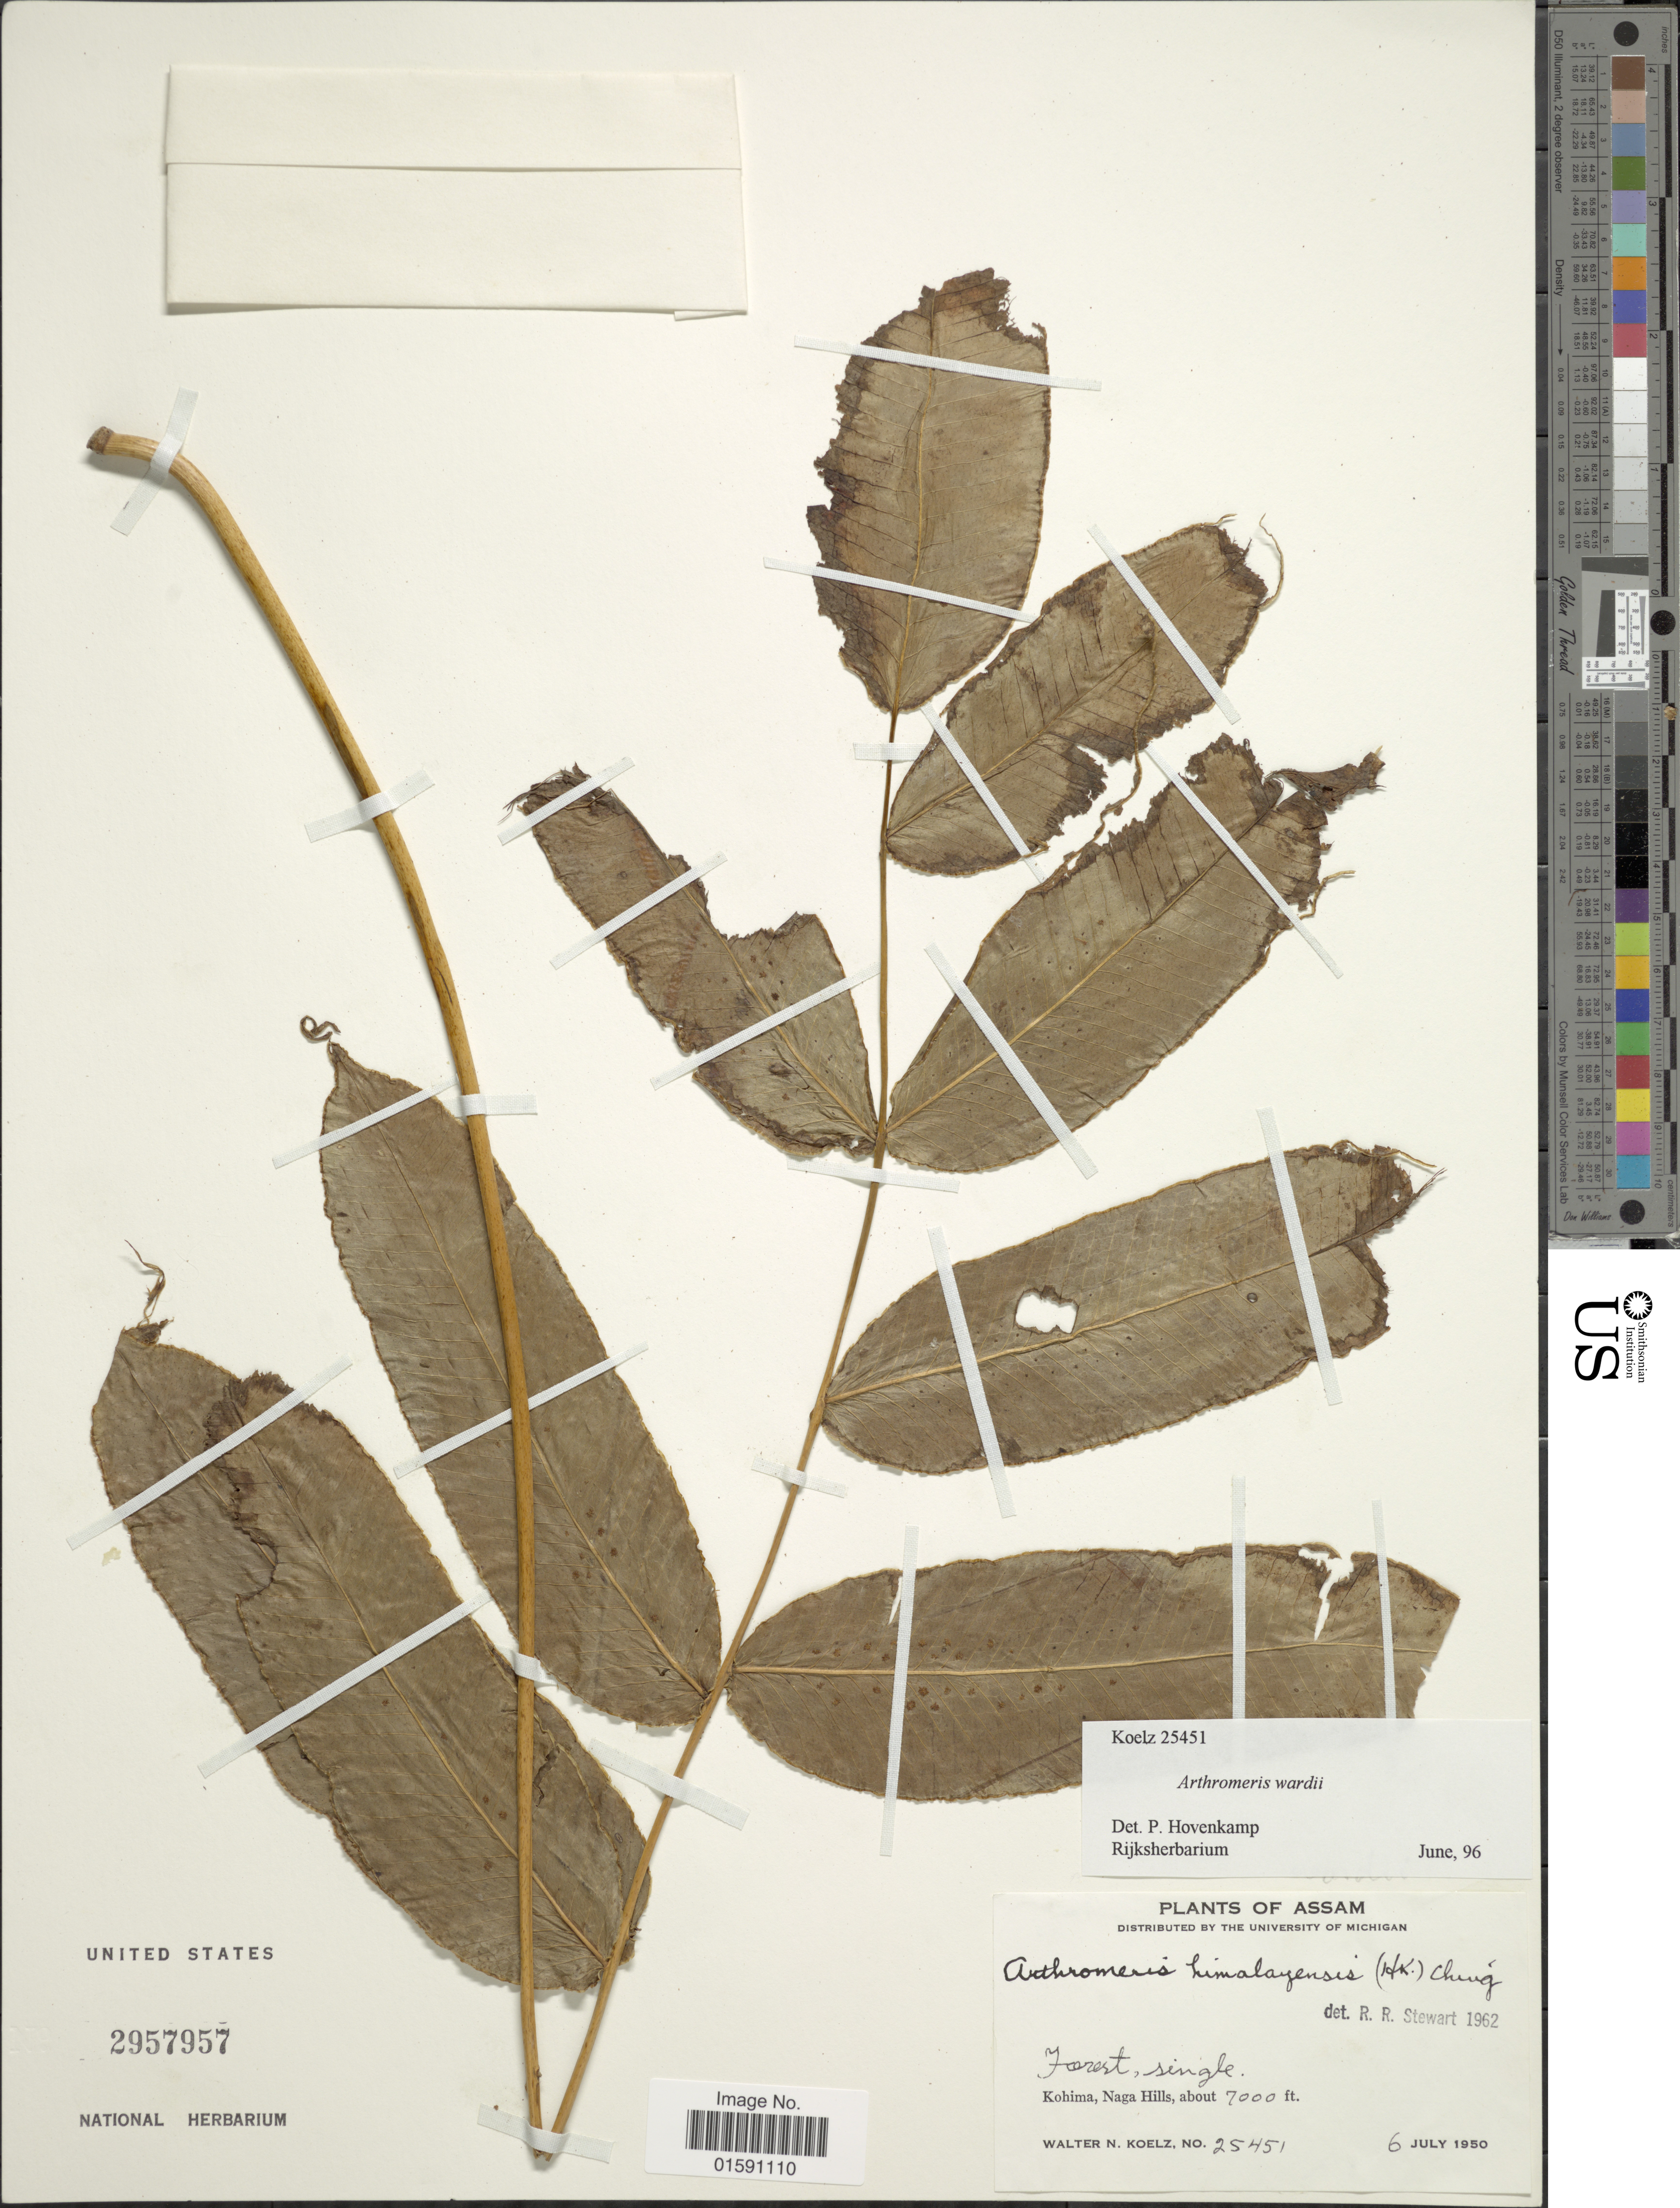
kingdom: Plantae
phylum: Tracheophyta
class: Polypodiopsida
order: Polypodiales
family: Polypodiaceae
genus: Arthromeris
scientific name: Arthromeris wardii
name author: (C.B. Clarke) Ching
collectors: W. N. Koelz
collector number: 25451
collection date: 1950-07-06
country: India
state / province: Nagaland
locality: Kohima, Naga Hills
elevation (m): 2134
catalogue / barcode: US 2957957